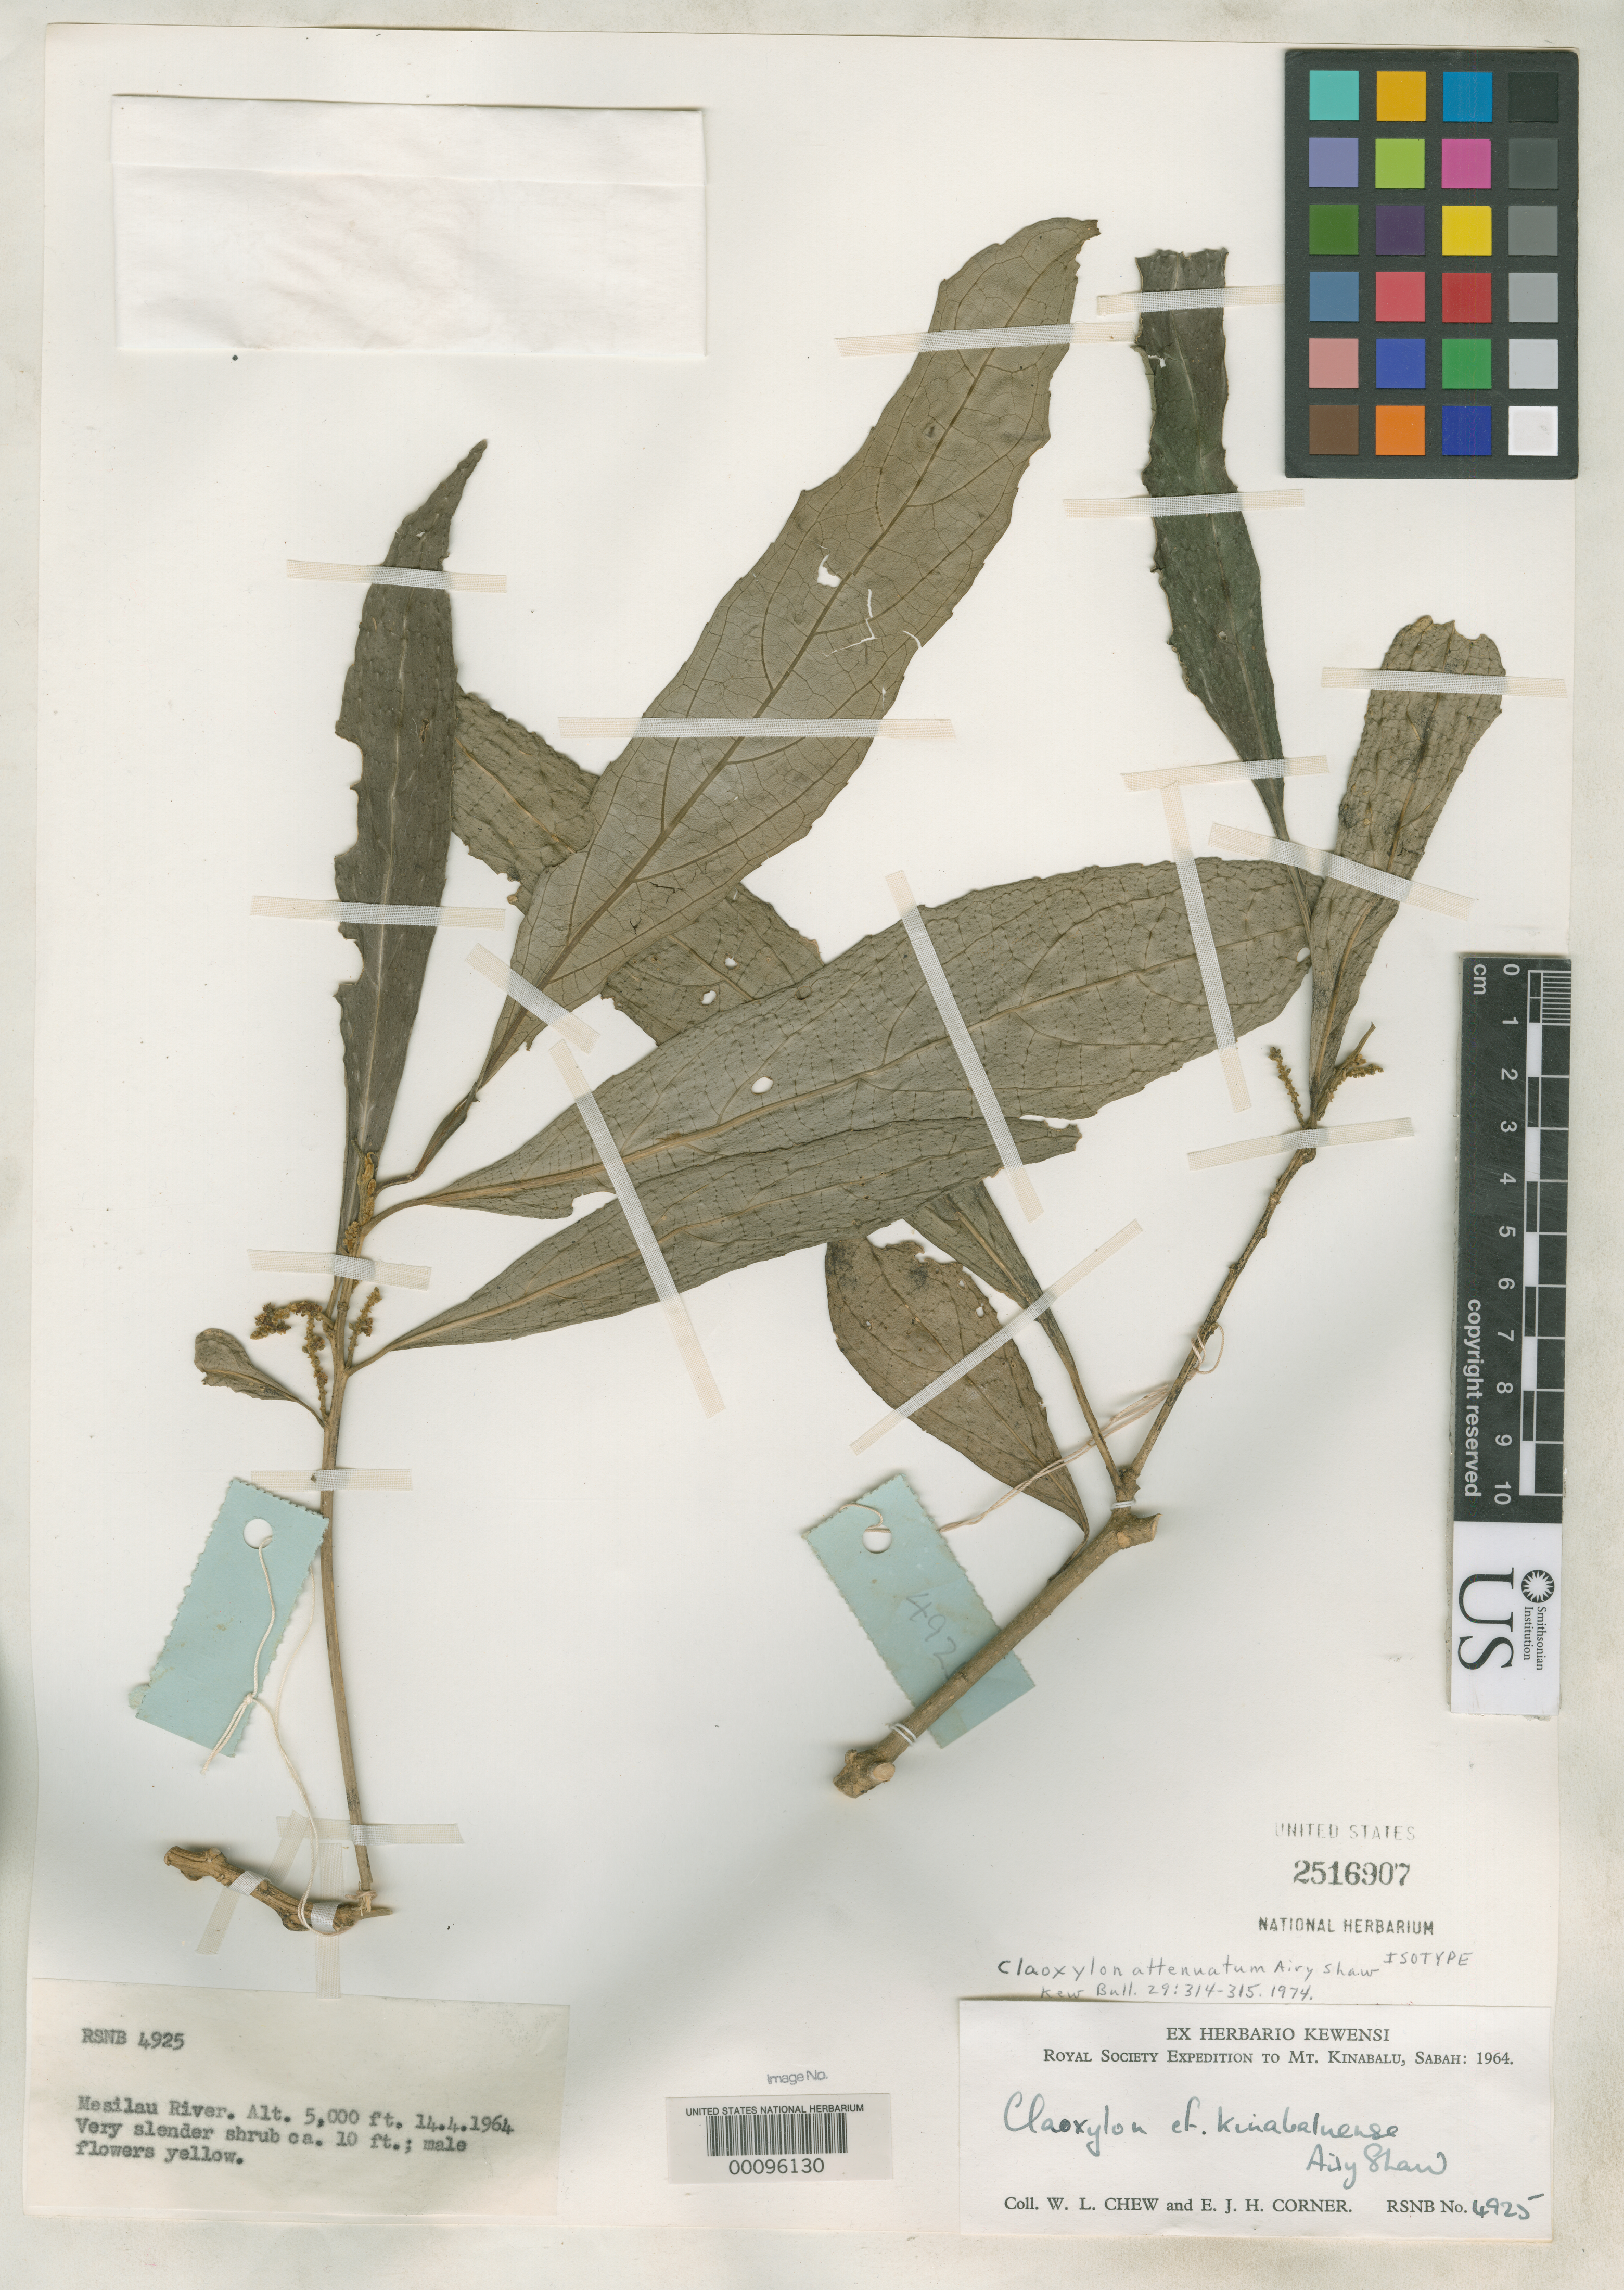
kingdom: Plantae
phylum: Tracheophyta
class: Magnoliopsida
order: Malpighiales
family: Euphorbiaceae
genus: Claoxylon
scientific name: Claoxylon attenuatum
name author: Airy Shaw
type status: Isotype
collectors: W. Chew & E. Corner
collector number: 4925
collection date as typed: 14 Apr 1964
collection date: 1964-04-14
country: Malaysia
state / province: Sabah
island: Borneo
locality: Mt. Kinabalu, Mesilau R.; alt. 5000 ft.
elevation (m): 1524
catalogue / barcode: US 2516907